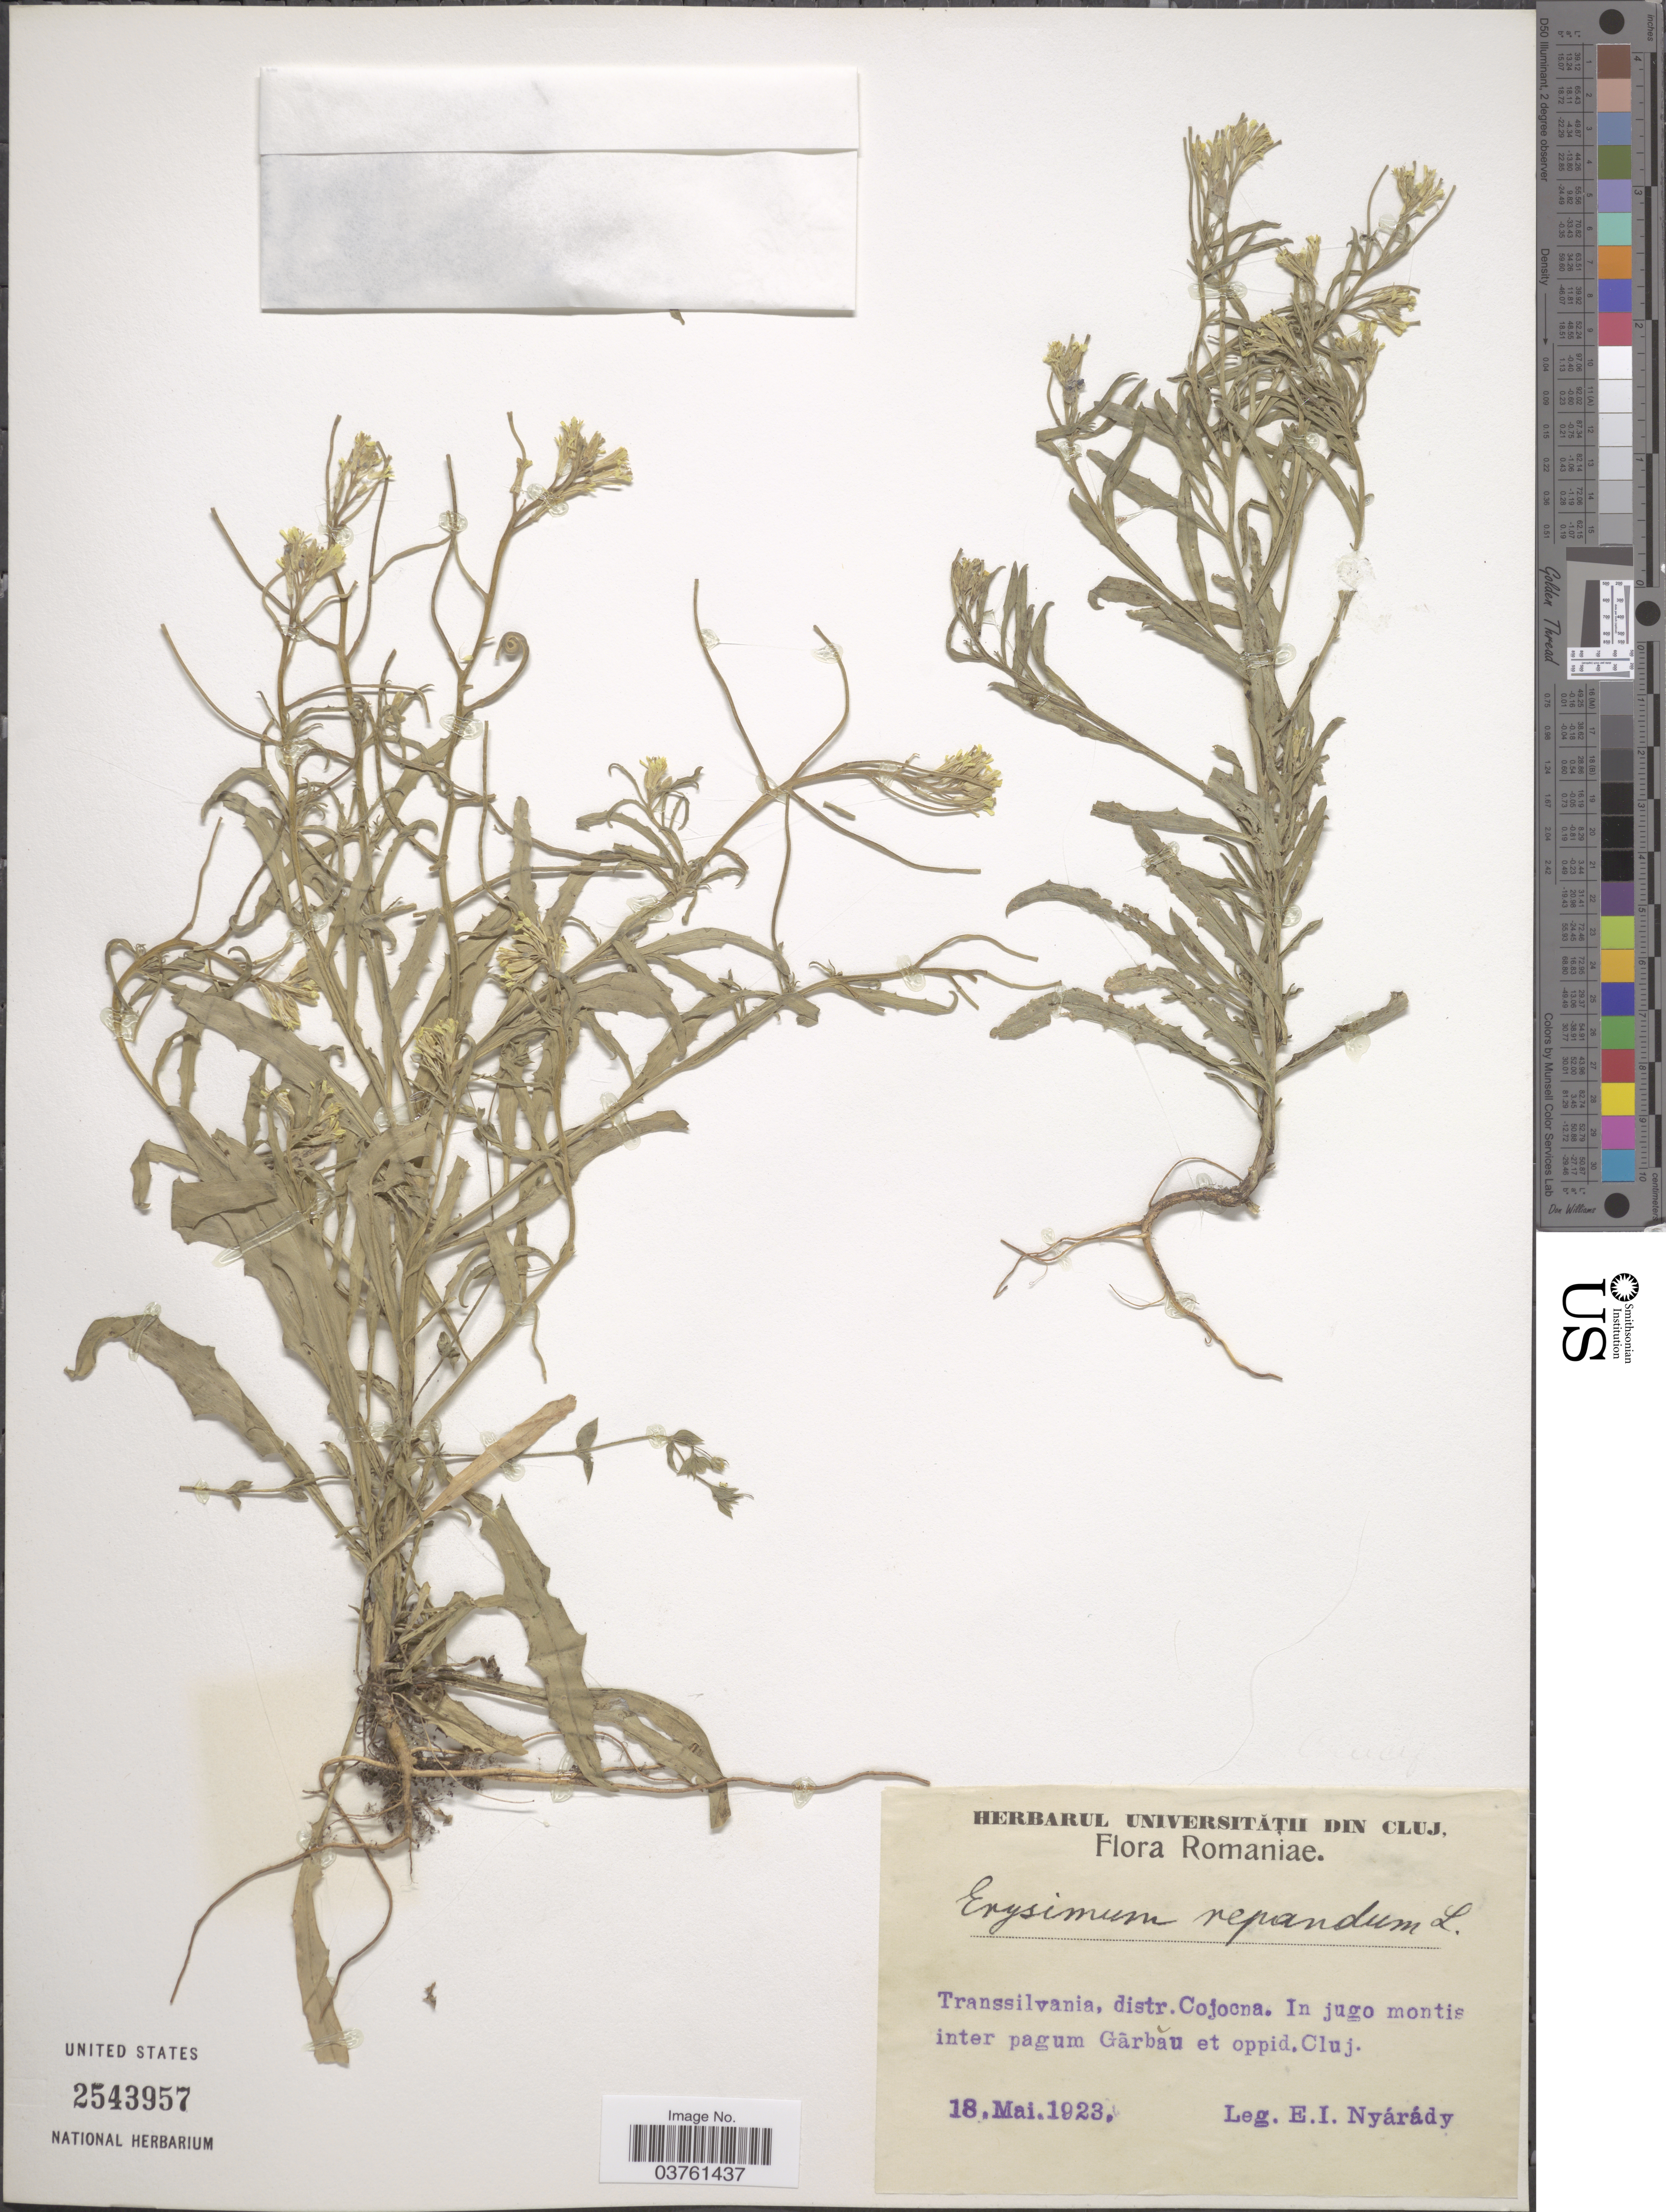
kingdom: Plantae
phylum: Tracheophyta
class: Magnoliopsida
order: Brassicales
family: Brassicaceae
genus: Erysimum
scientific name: Erysimum repandum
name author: L.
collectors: E. Nyarady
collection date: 1923-05-18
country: Romania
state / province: Cluj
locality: Transsilvania, distr. Cojocna. In jugo montis inter pagum Gãrbau et oppid. Cluj.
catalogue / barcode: US 2543957